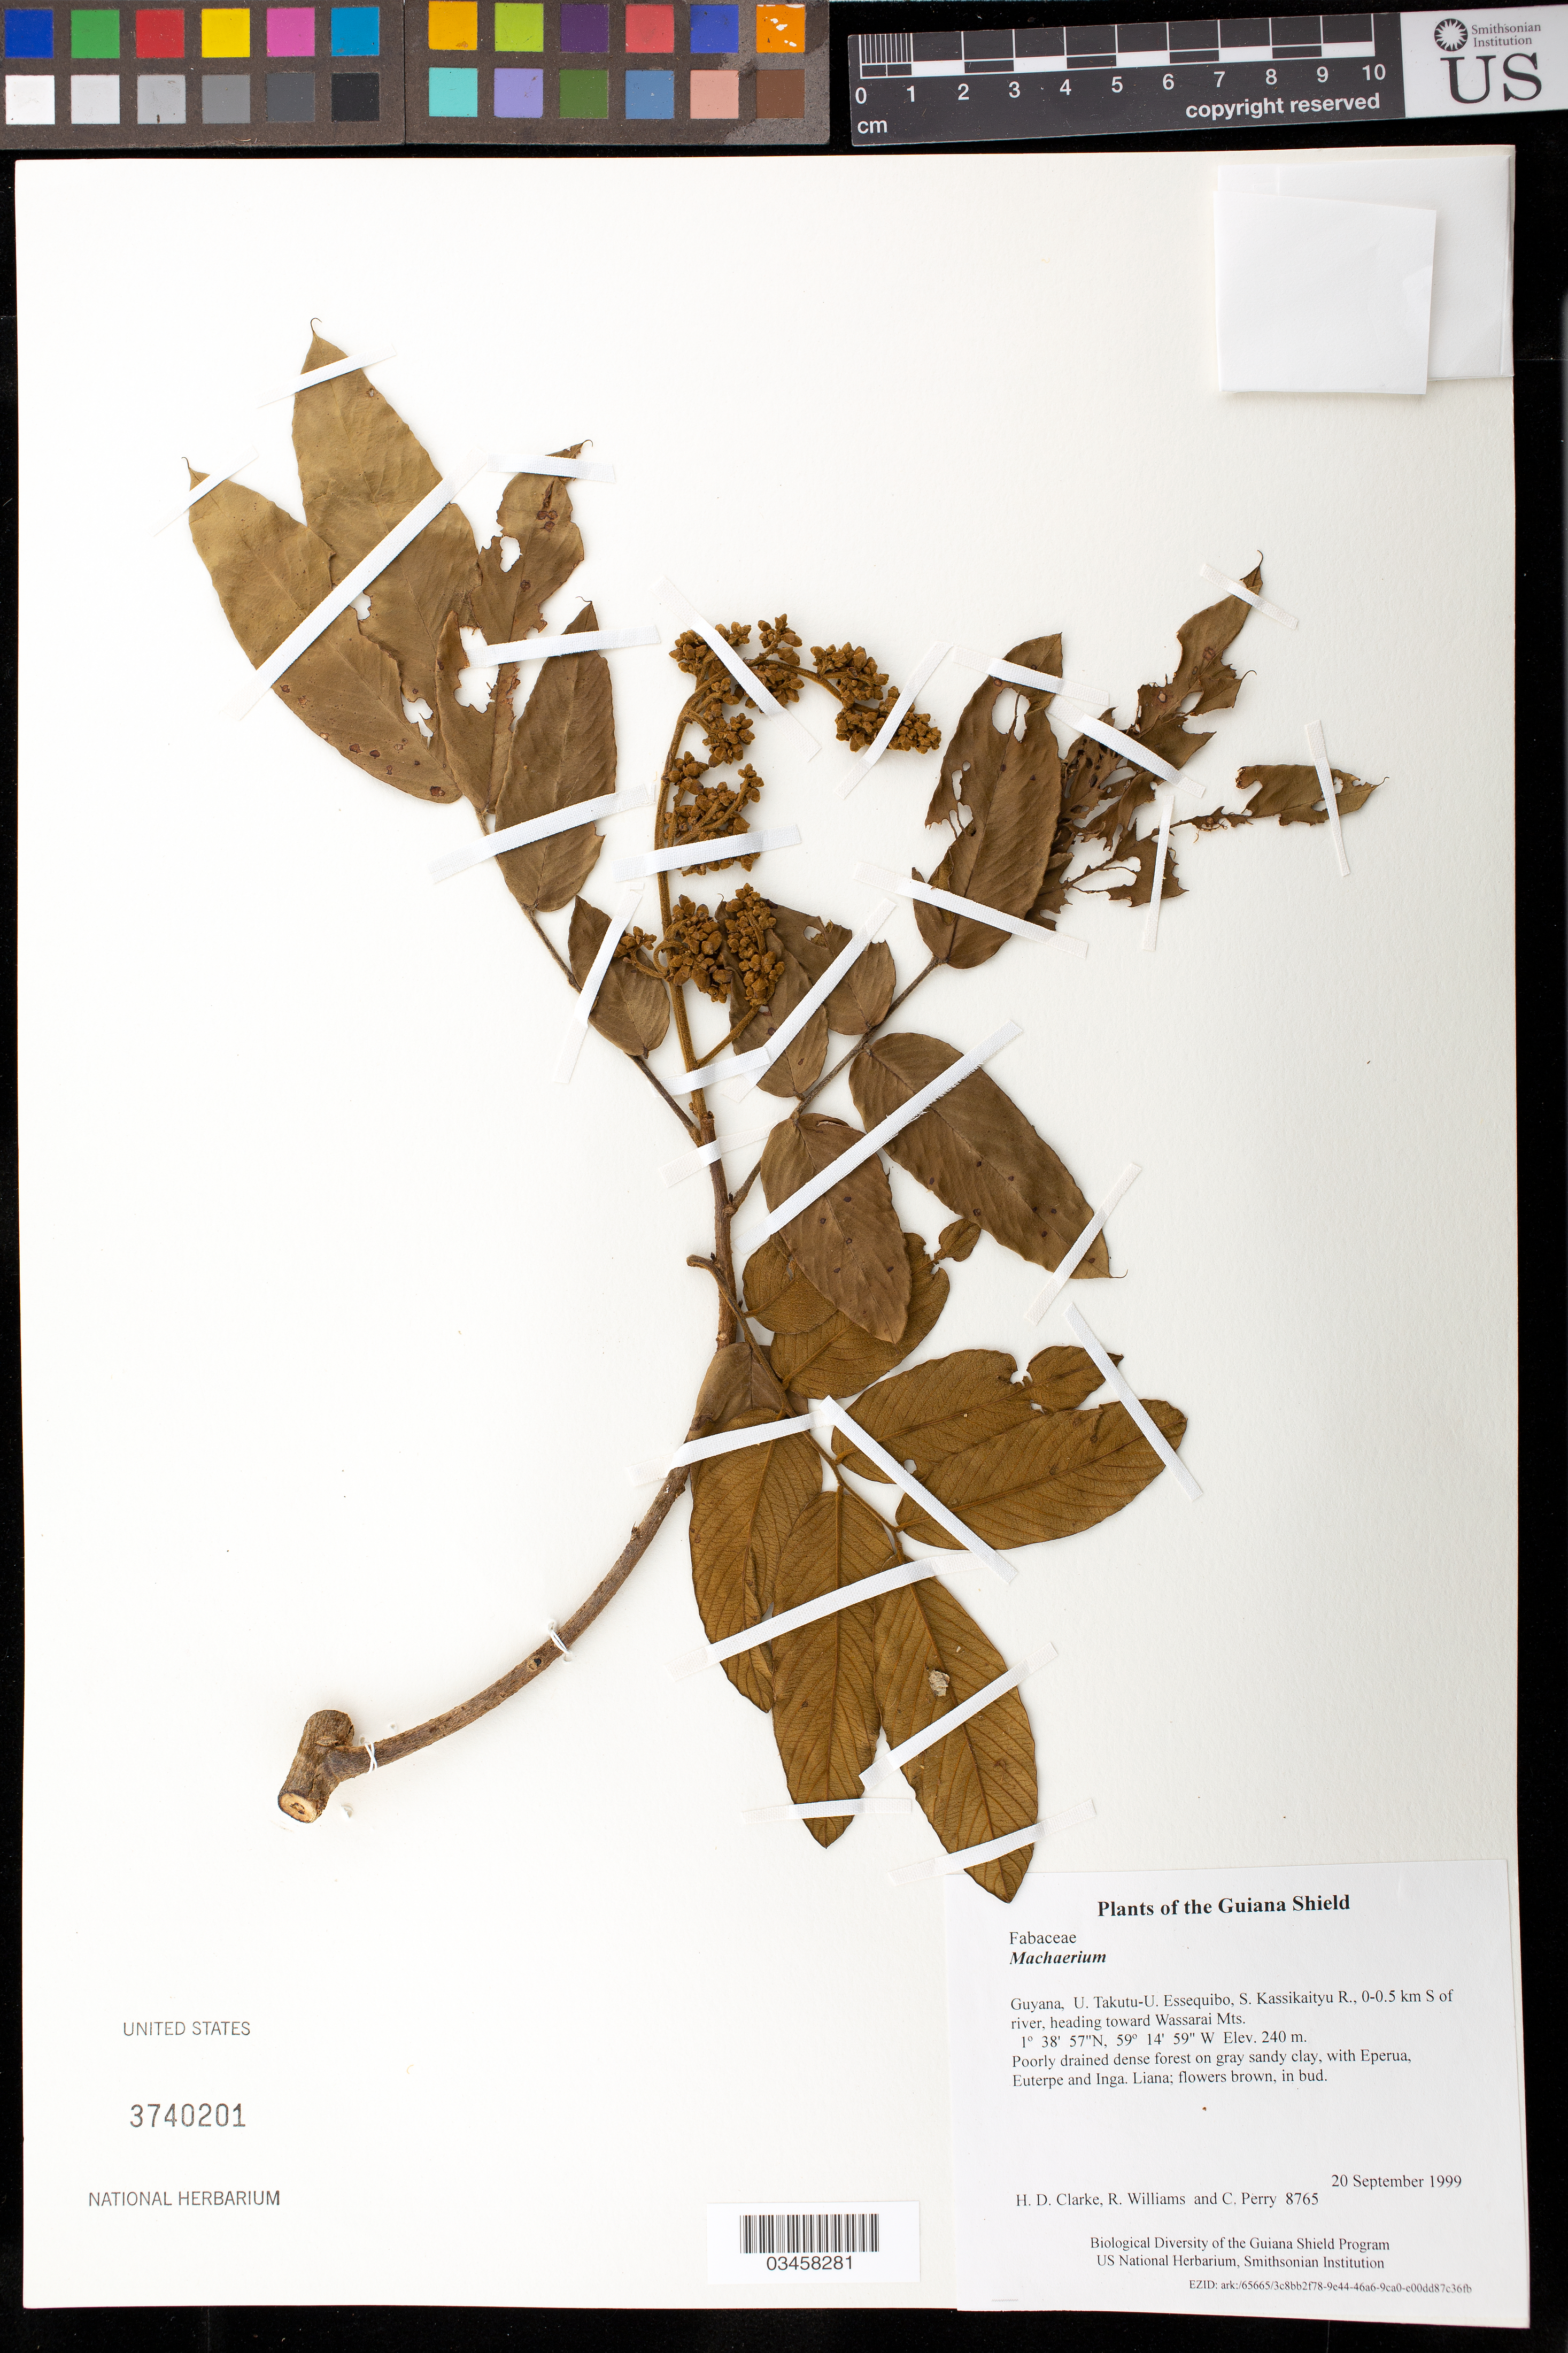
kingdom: Plantae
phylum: Tracheophyta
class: Magnoliopsida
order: Fabales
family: Fabaceae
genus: Machaerium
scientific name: Machaerium sp.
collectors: H. D. Clarke, R. Williams & C. Perry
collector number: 8765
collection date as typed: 20 September 1999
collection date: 1999-09-20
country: Guyana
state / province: U. Takutu-U. Essequibo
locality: S. Kassikaityu R., 0-0.5 km S of river, heading toward Wassarai Mts.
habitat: Poorly drained dense forest on gray sandy clay, with Eperua, Euterpe and Inga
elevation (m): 240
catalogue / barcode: US 3740201